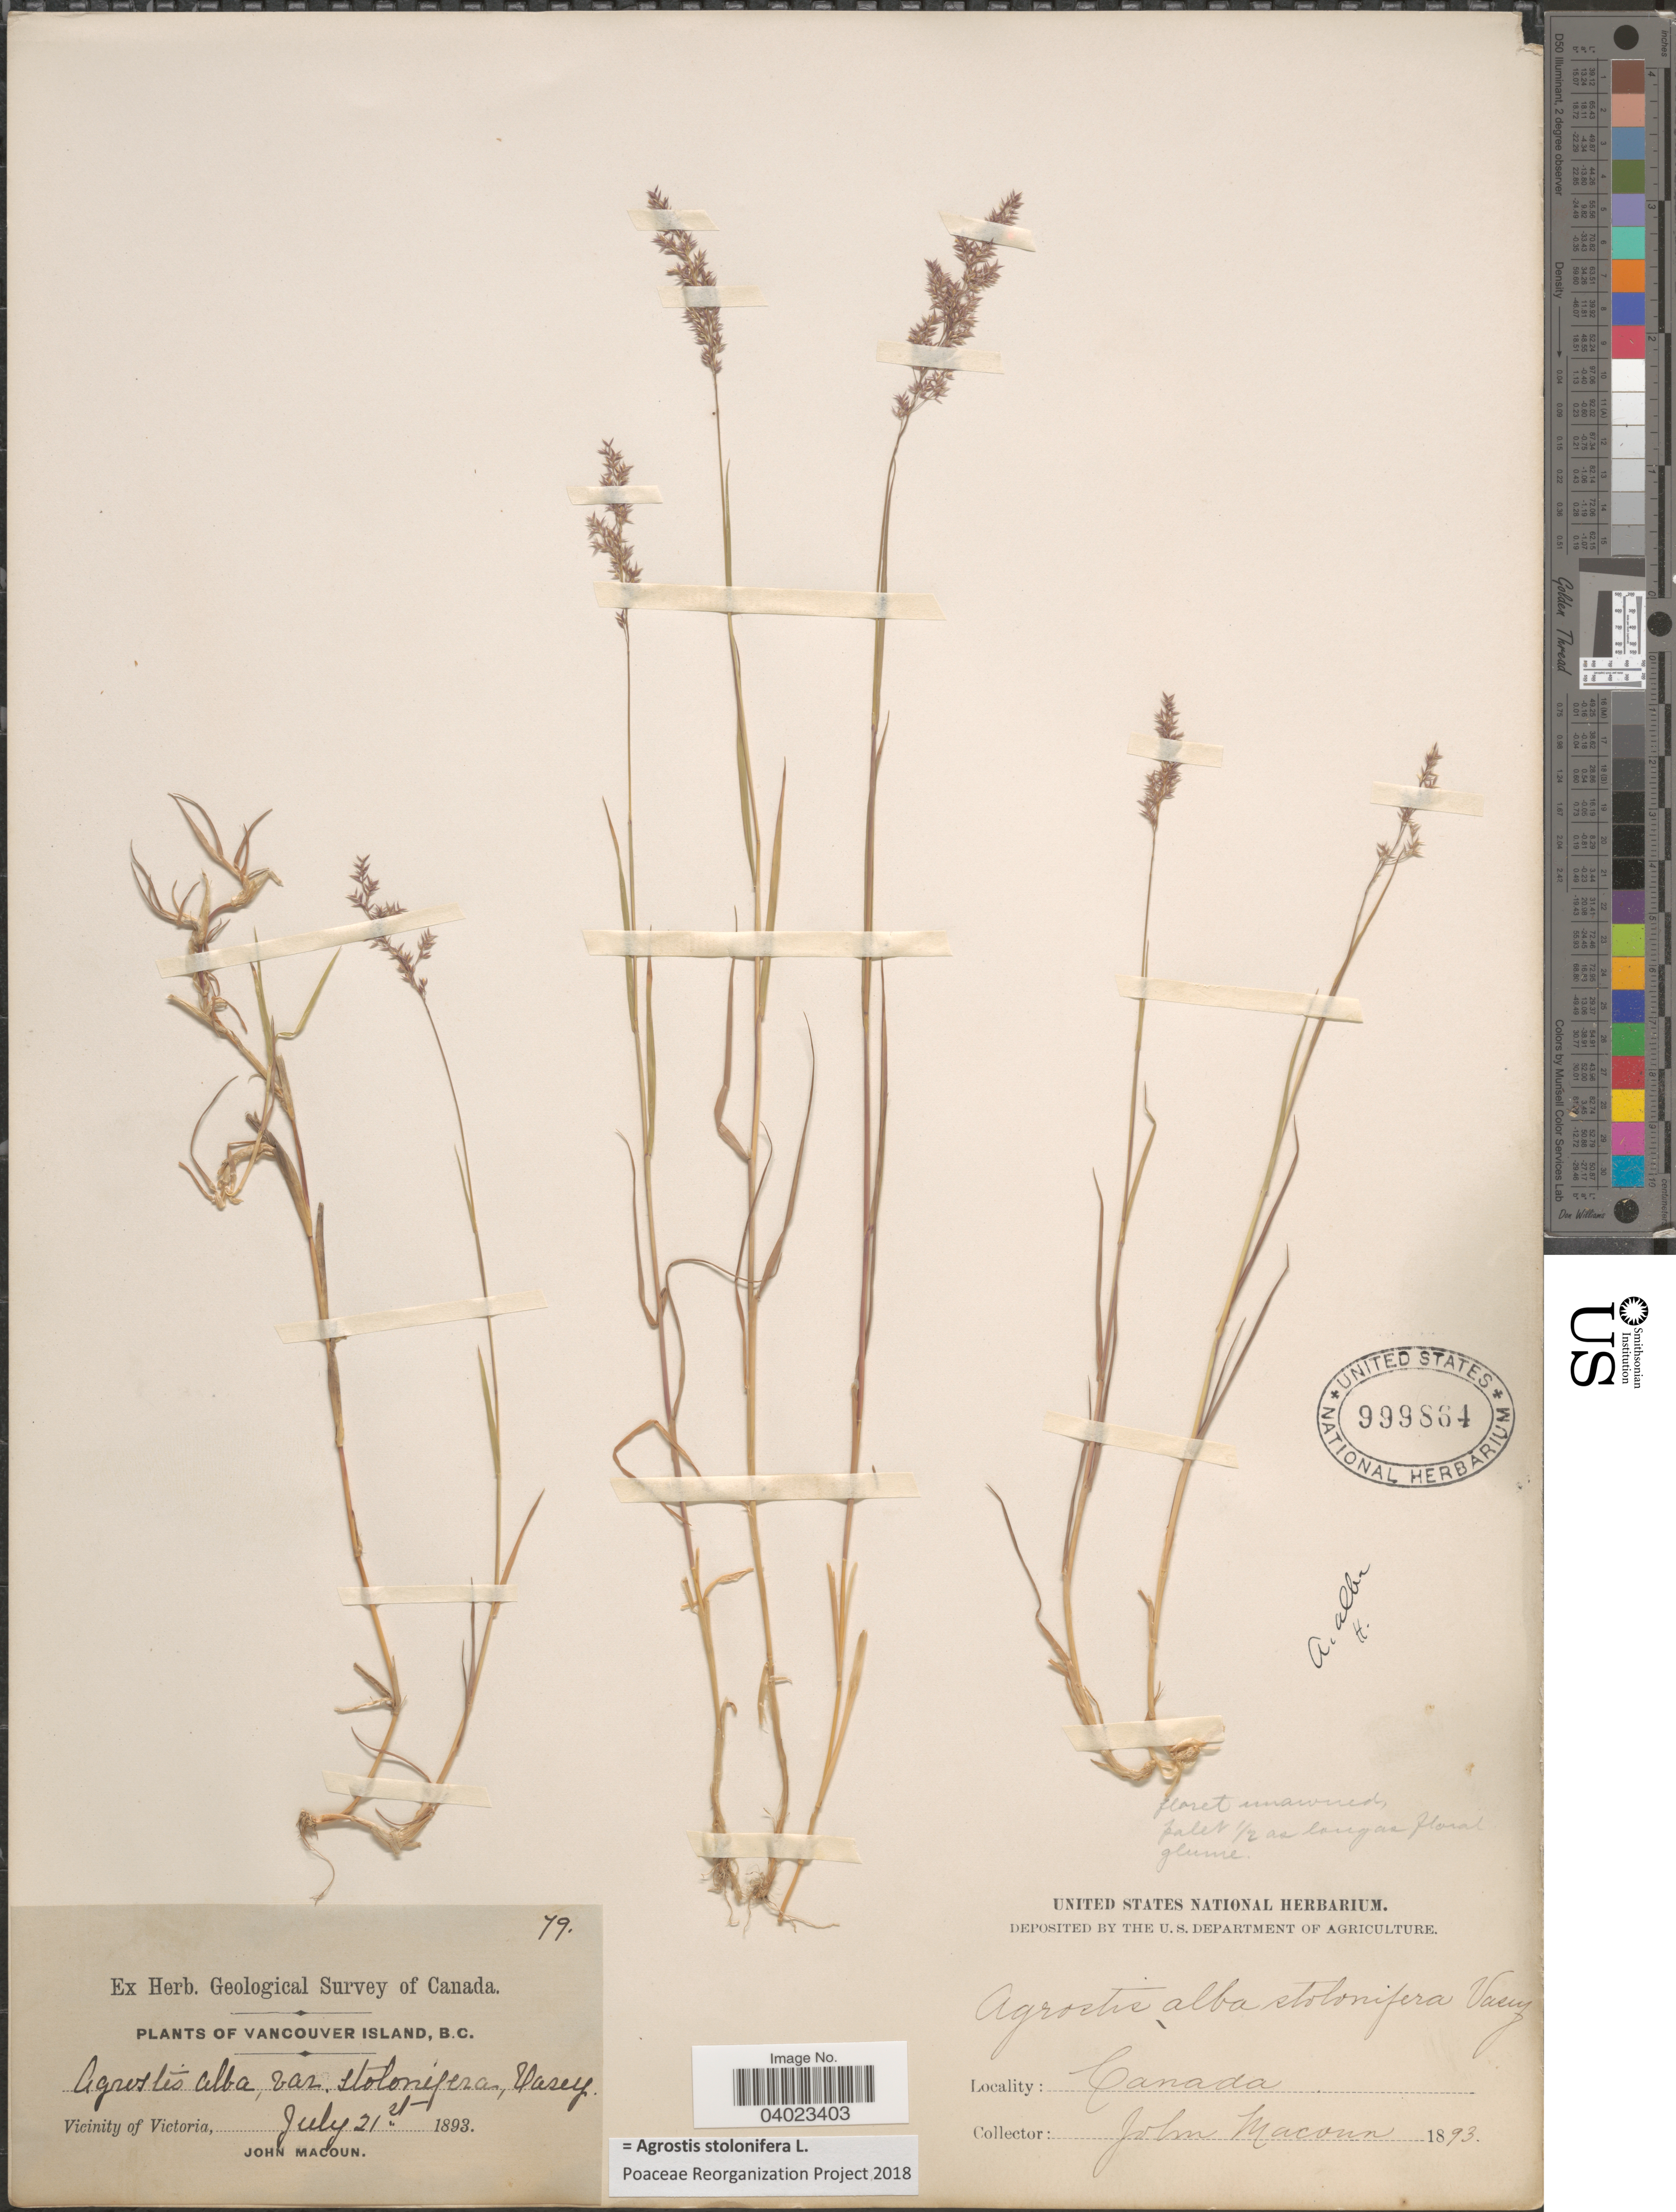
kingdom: Plantae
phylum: Tracheophyta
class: Liliopsida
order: Poales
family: Poaceae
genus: Agrostis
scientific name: Agrostis stolonifera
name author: L.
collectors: J. Macoun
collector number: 79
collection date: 1893-07-21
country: Canada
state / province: British Columbia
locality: Vancouver Island. Vicinity of Victoria.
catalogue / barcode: US 999864